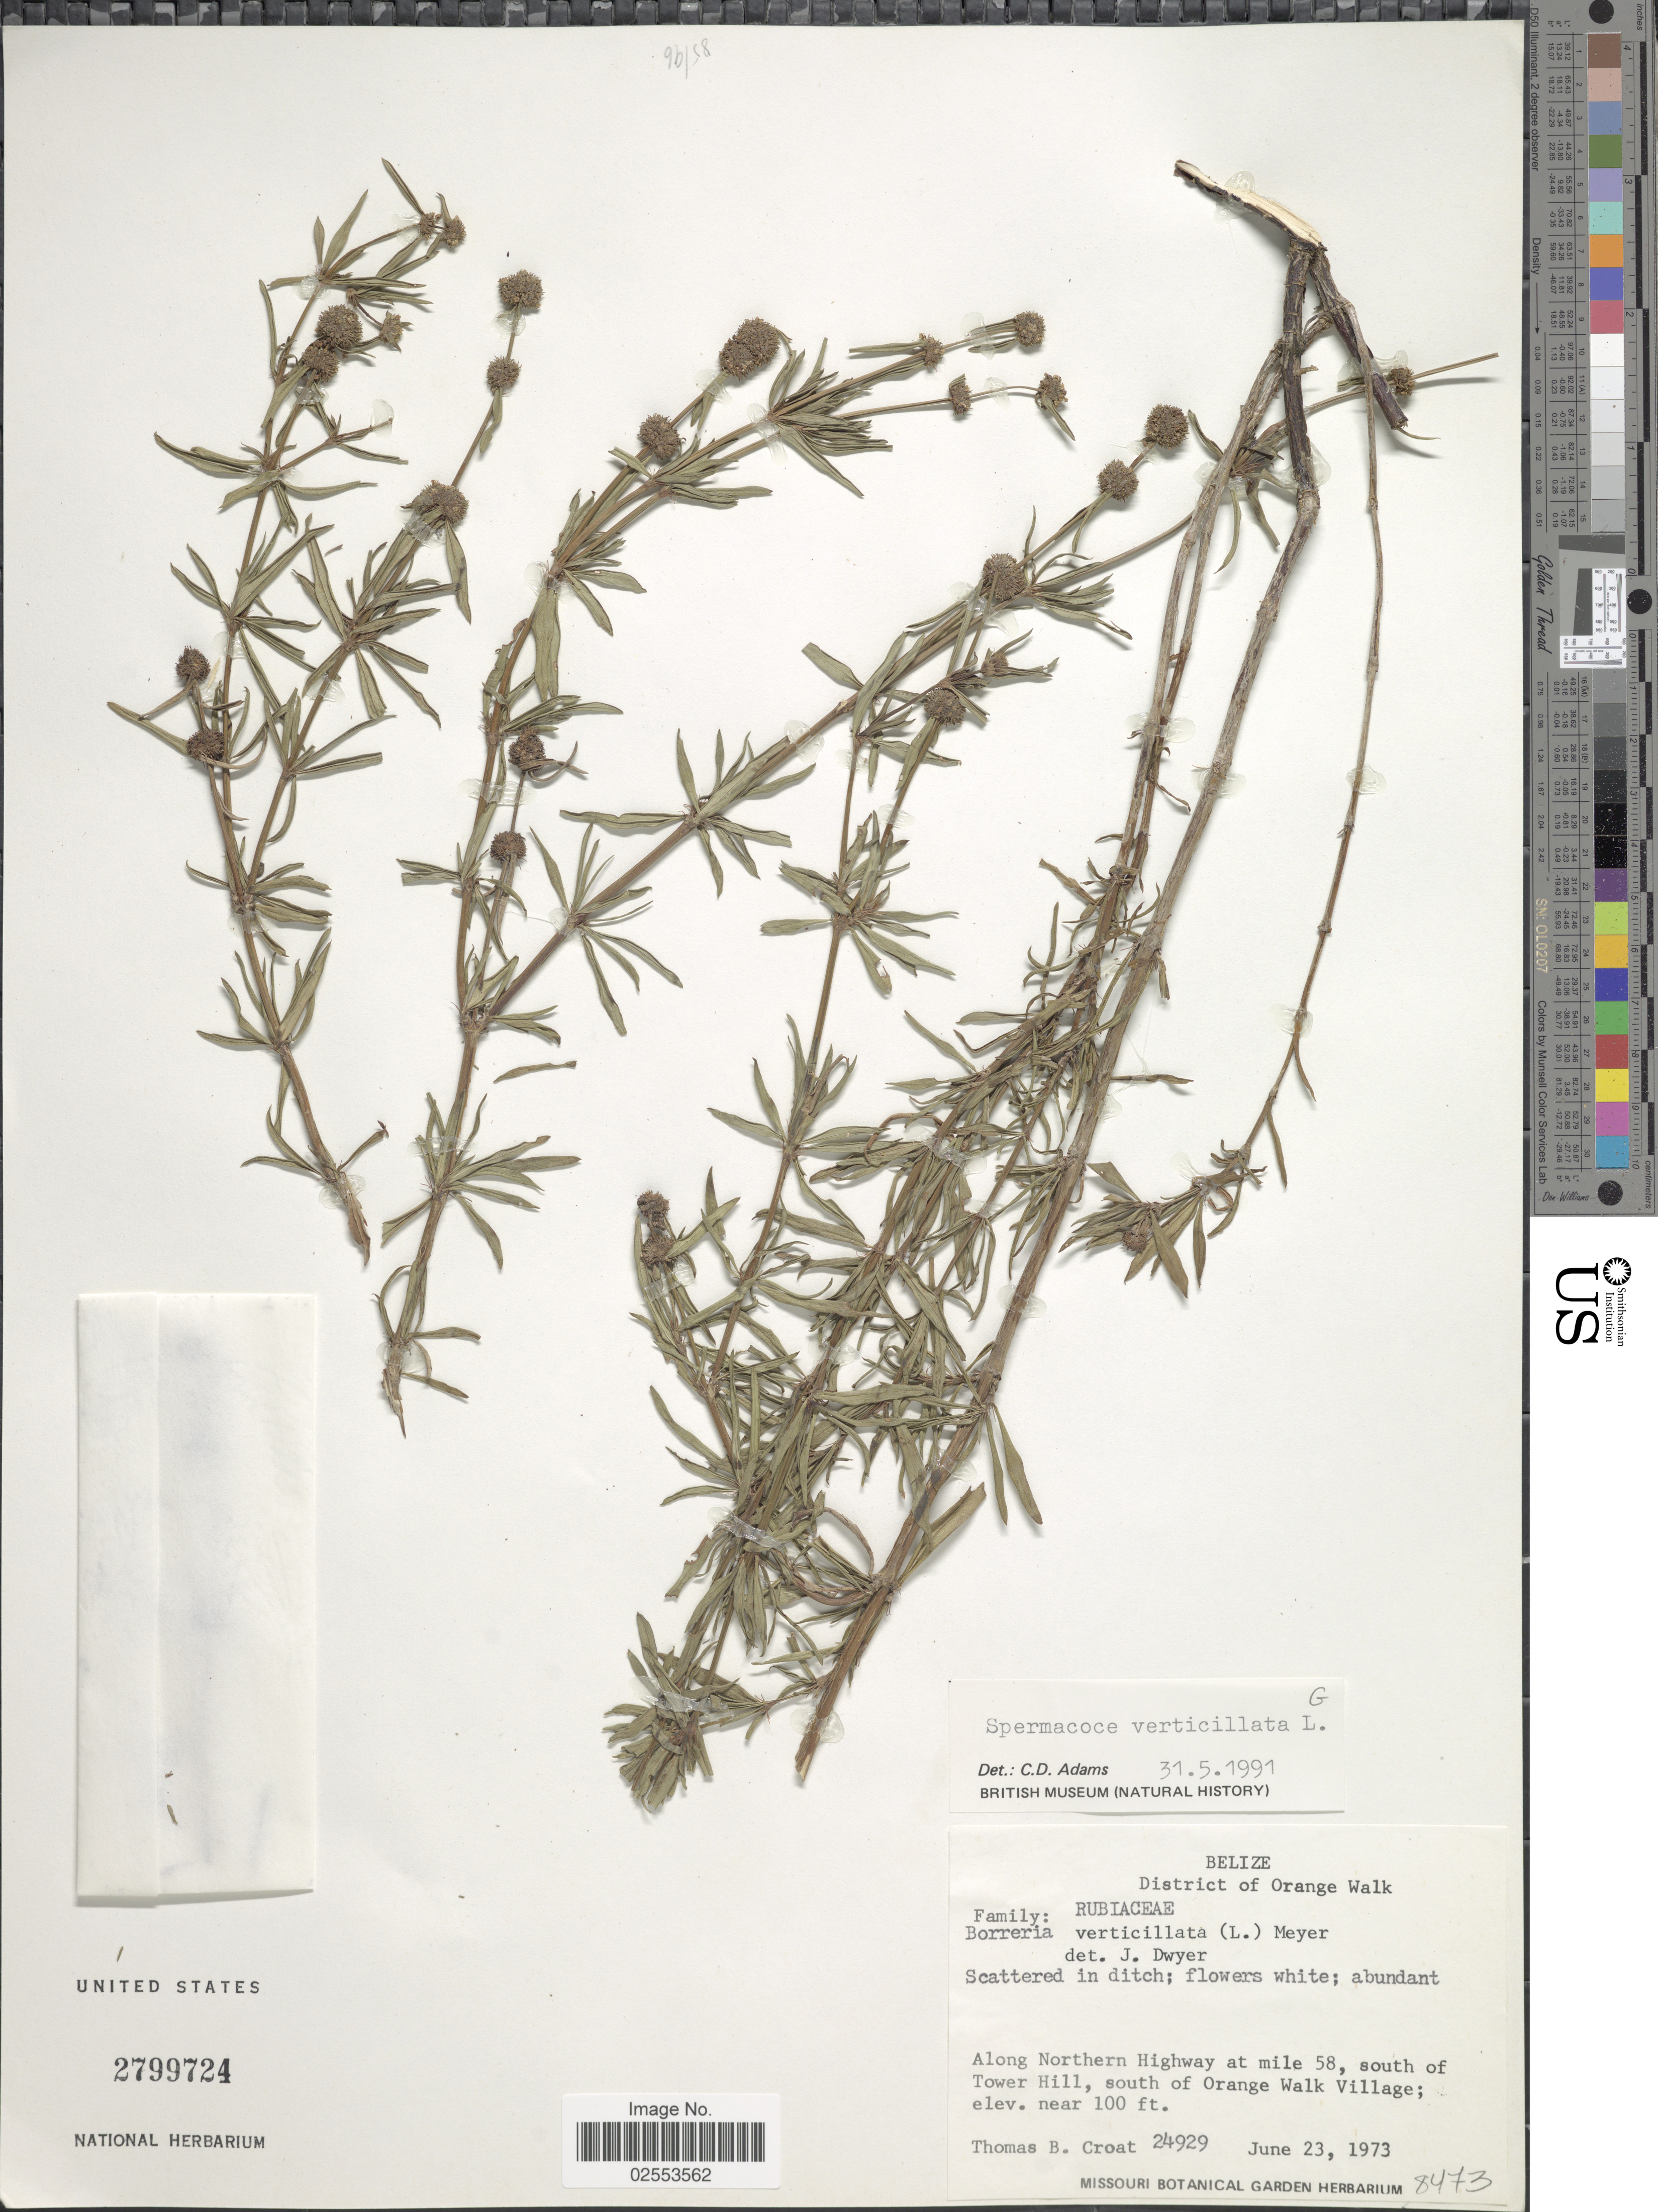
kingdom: Plantae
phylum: Tracheophyta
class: Magnoliopsida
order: Gentianales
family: Rubiaceae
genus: Spermacoce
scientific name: Spermacoce verticillata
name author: L.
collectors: T. B. Croat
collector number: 24929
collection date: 1973-06-23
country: Belize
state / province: Orange Walk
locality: Along Northern Highway at mile 58, south of Tower Hill, south of Orange Walk Village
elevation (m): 30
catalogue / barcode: US 2799724